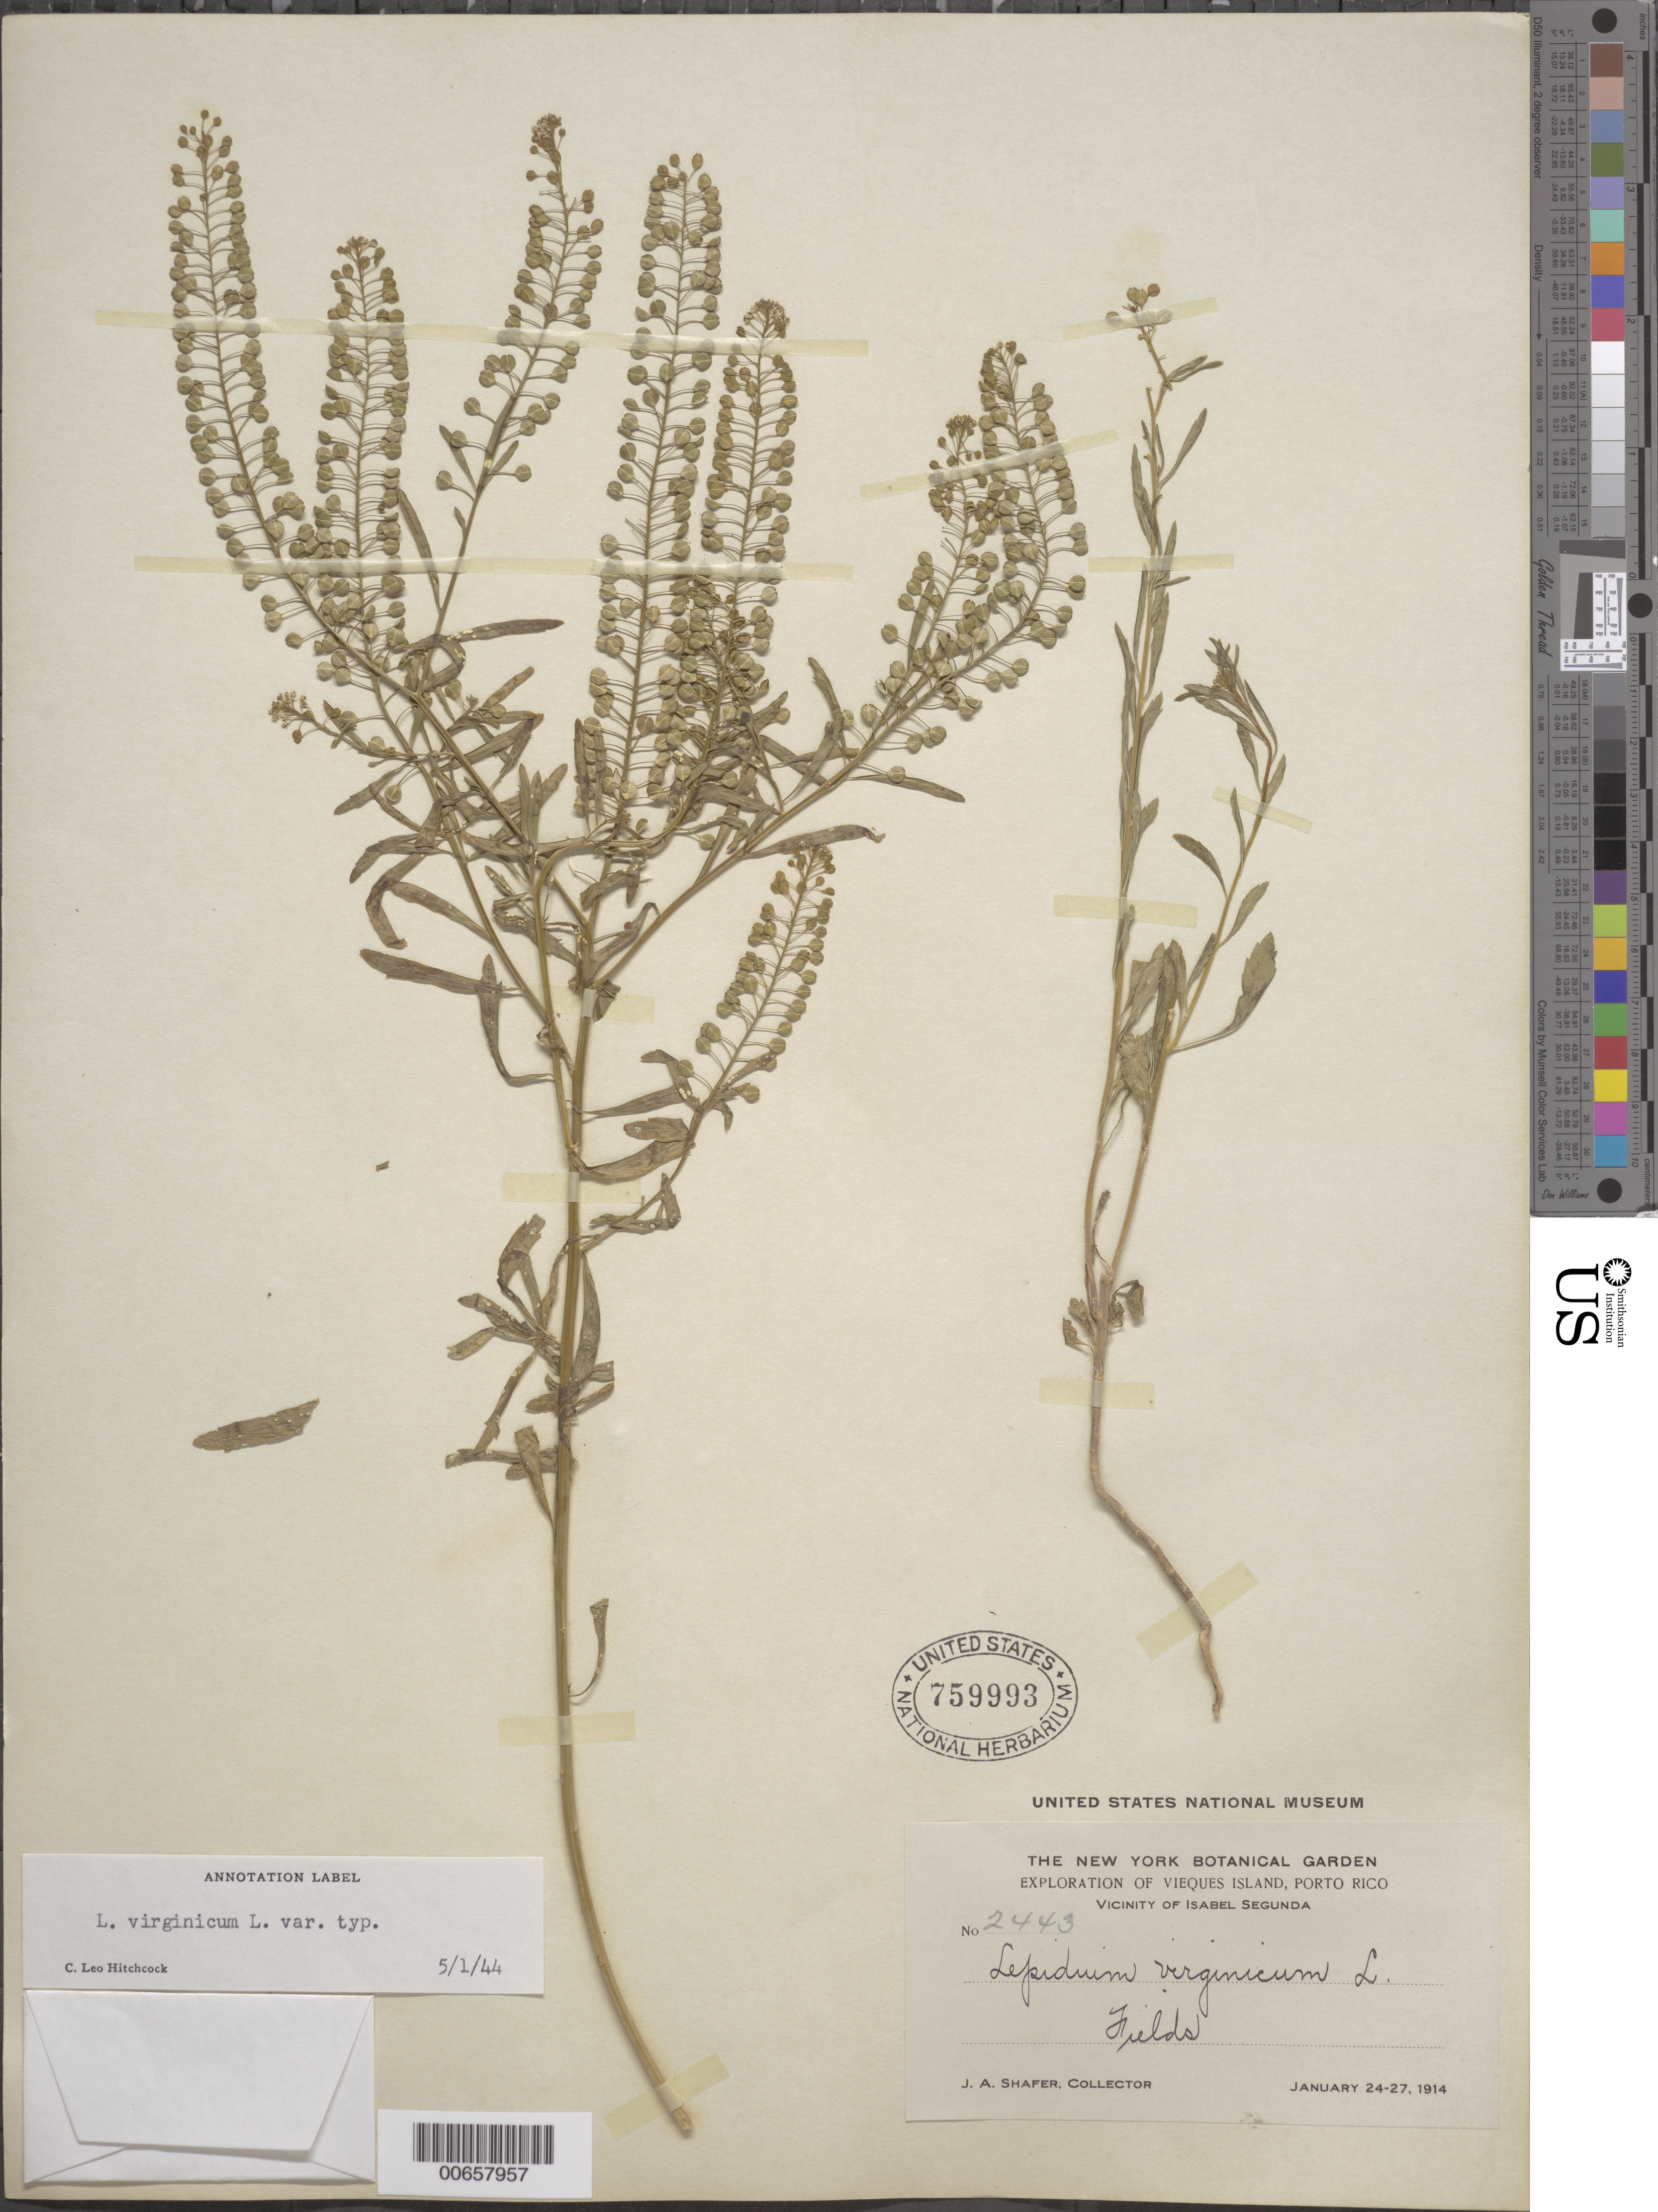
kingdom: Plantae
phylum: Tracheophyta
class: Magnoliopsida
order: Brassicales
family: Brassicaceae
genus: Lepidium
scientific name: Lepidium virginicum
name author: L.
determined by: Hitchcock, Albert S.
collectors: J. A. Shafer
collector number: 2443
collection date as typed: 24 Jan 1914 to 27 Jan 1914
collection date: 1914-01-24/1914-01-27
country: Puerto Rico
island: Vieques Island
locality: Isabel Segunda, vic of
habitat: Fields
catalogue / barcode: US 759993